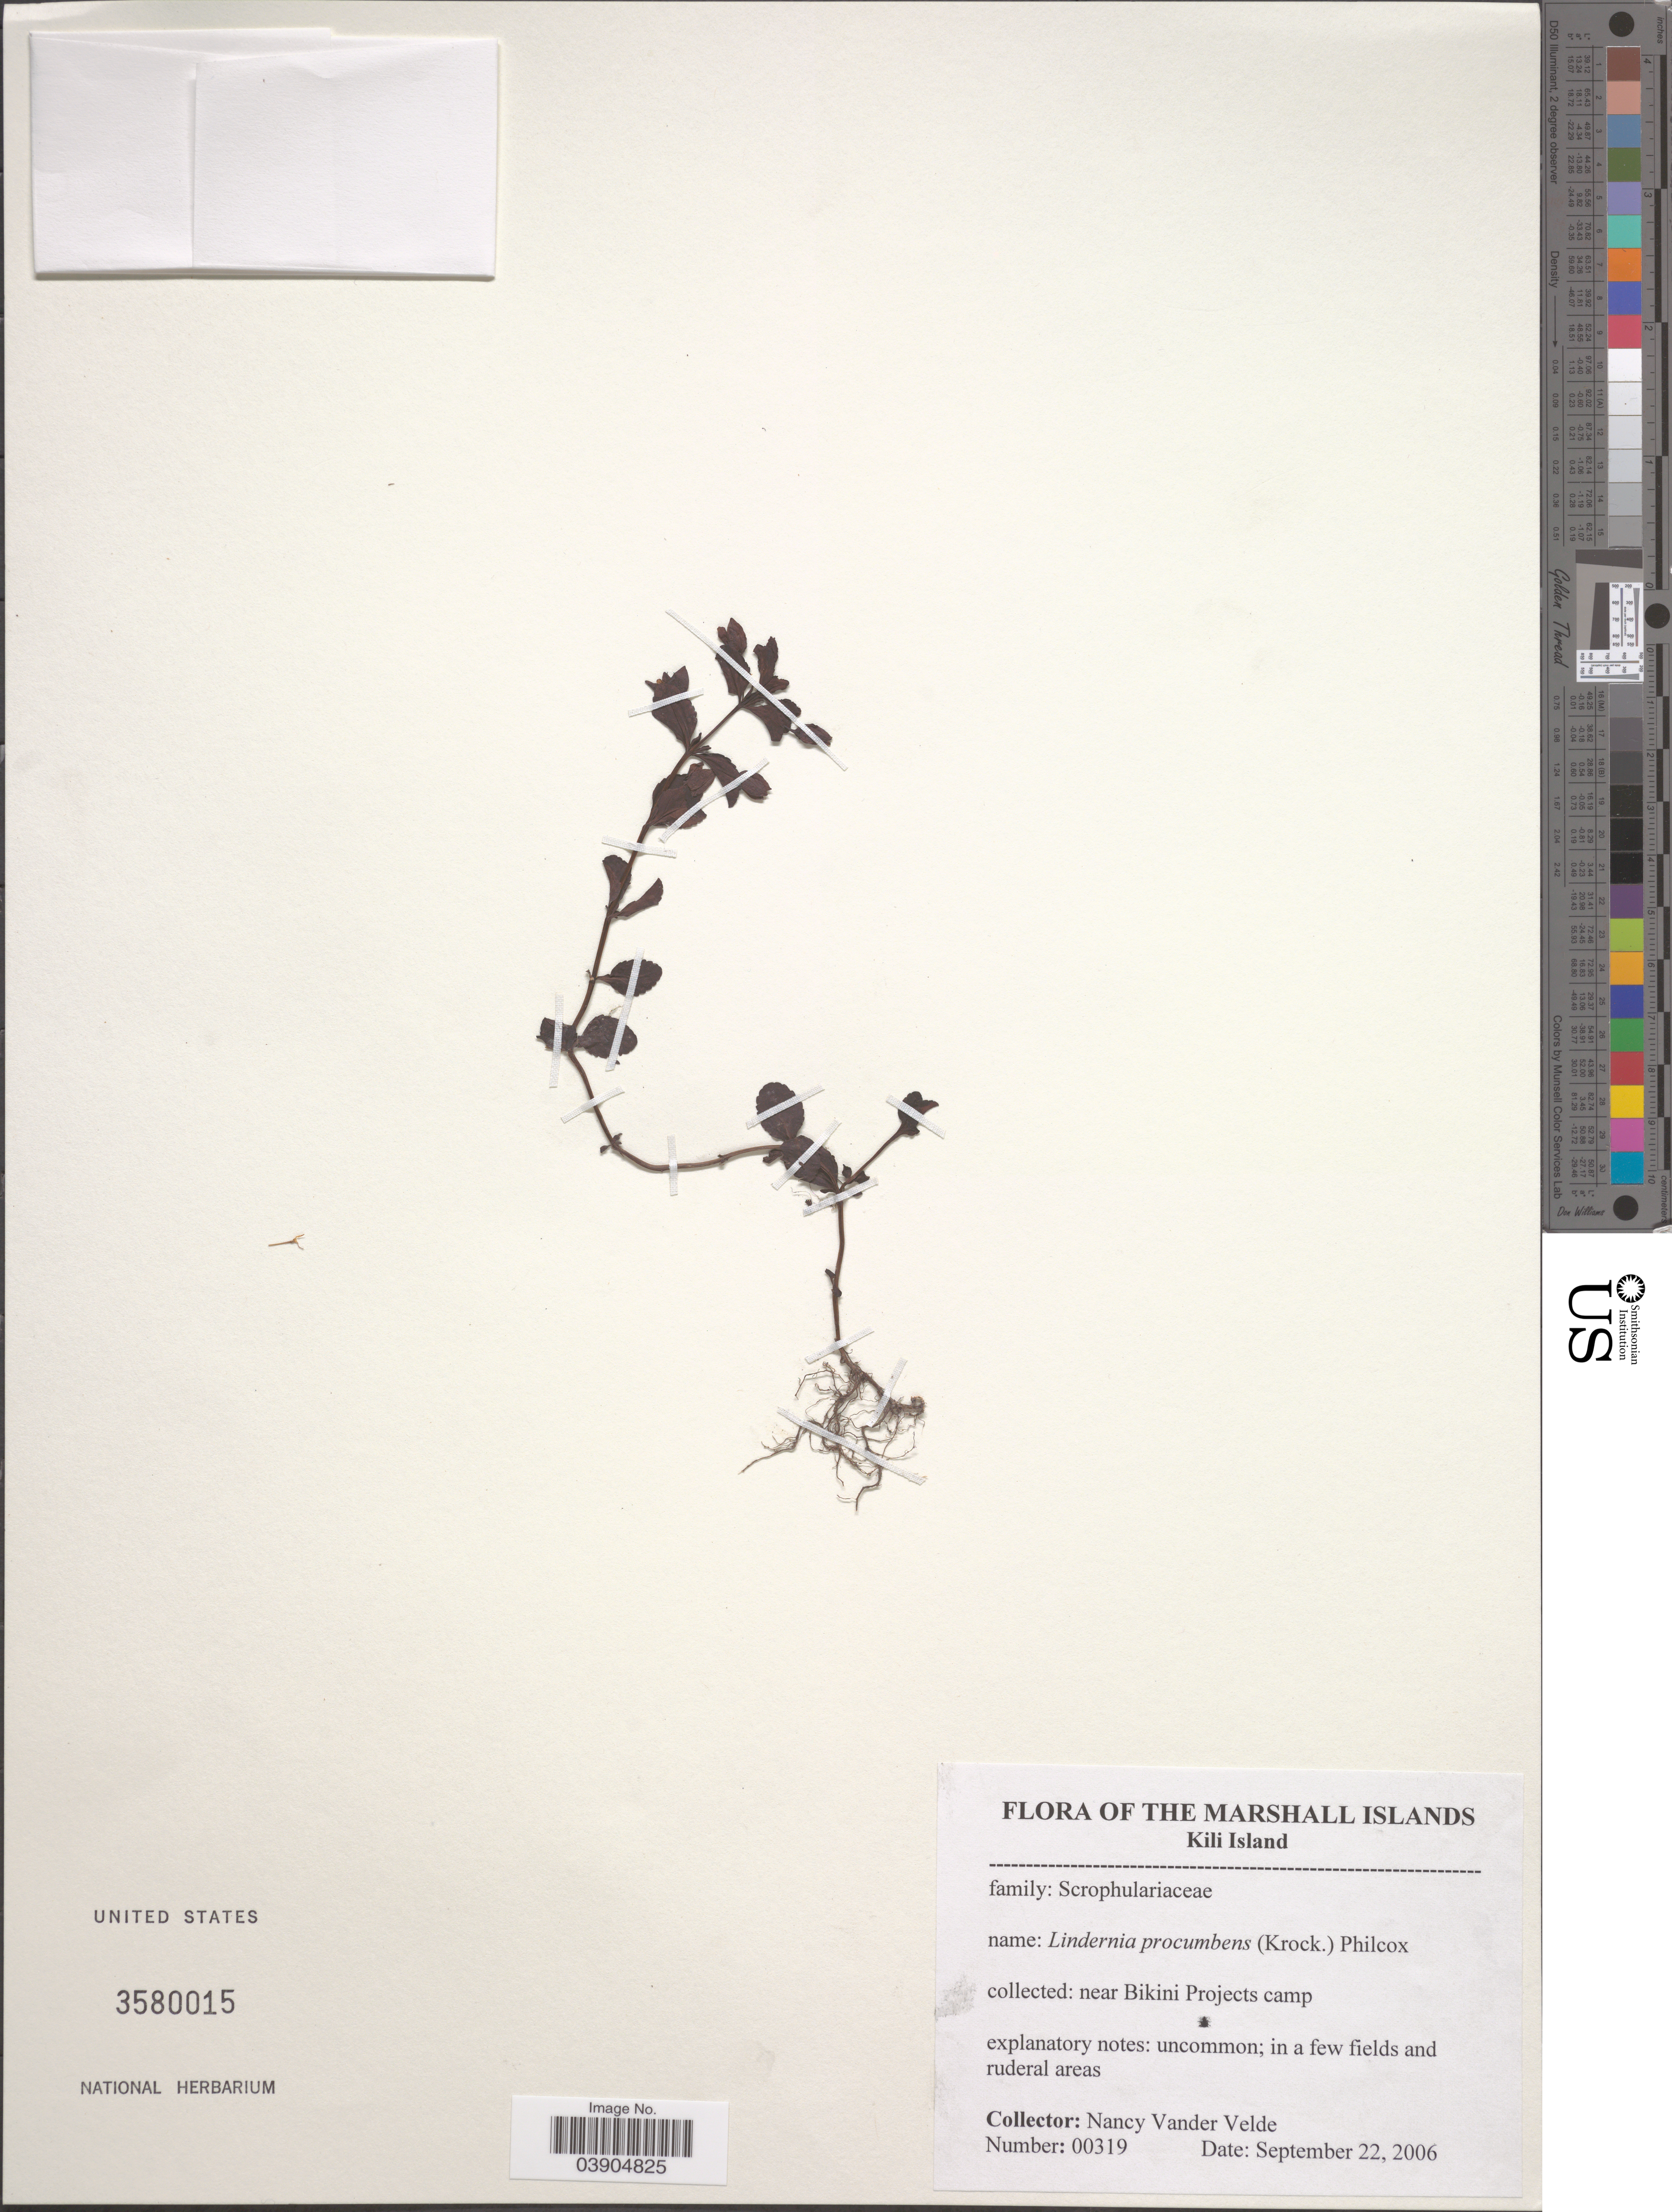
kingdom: Plantae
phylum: Tracheophyta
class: Magnoliopsida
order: Lamiales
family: Linderniaceae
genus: Lindernia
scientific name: Lindernia procumbens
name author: (Krock.) Philcox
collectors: N. Vander Velde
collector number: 00319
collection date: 2006-09-22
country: Marshall Islands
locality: Kili Island. Near Bikini Projects camp.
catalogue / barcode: US 3580015